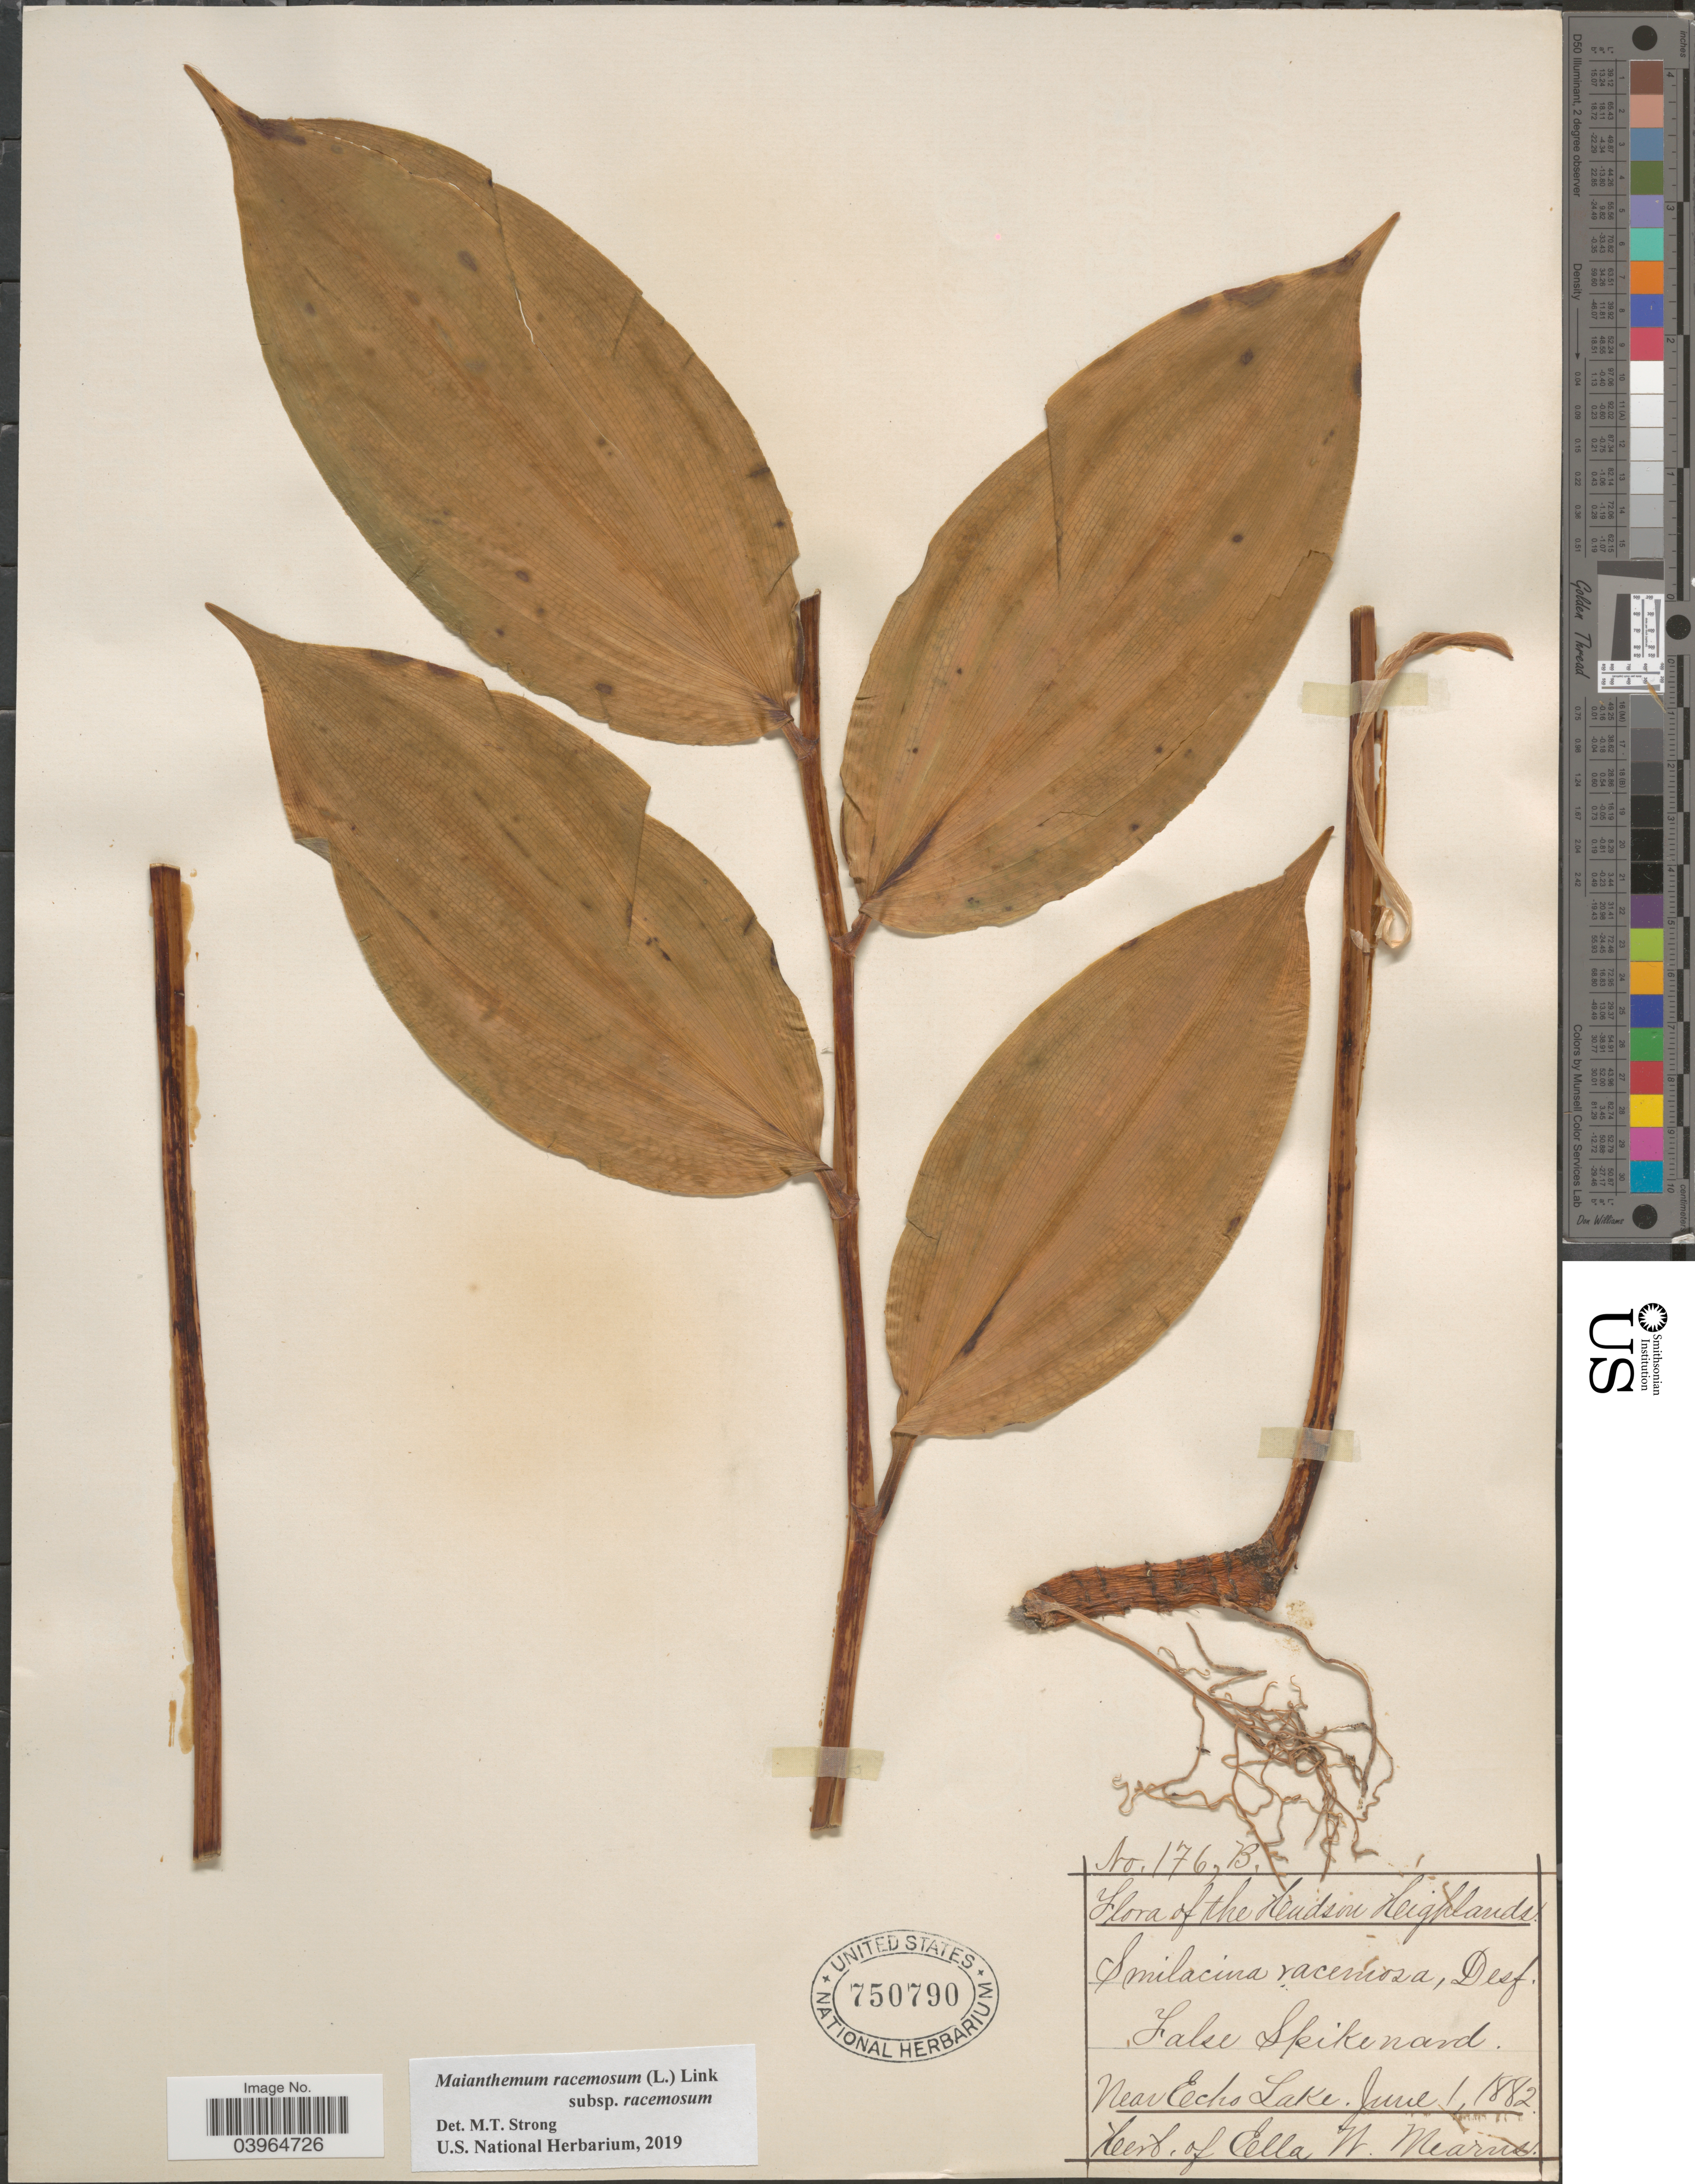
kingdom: Plantae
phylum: Tracheophyta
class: Liliopsida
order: Asparagales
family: Asparagaceae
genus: Maianthemum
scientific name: Maianthemum racemosum subsp. racemosum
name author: (L.) Link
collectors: ex herb. Ella W. Mearns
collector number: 176,B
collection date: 1882-06-01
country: United States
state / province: New York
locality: Hudson Highlands. Near Echo Lake.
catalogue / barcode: US 750790